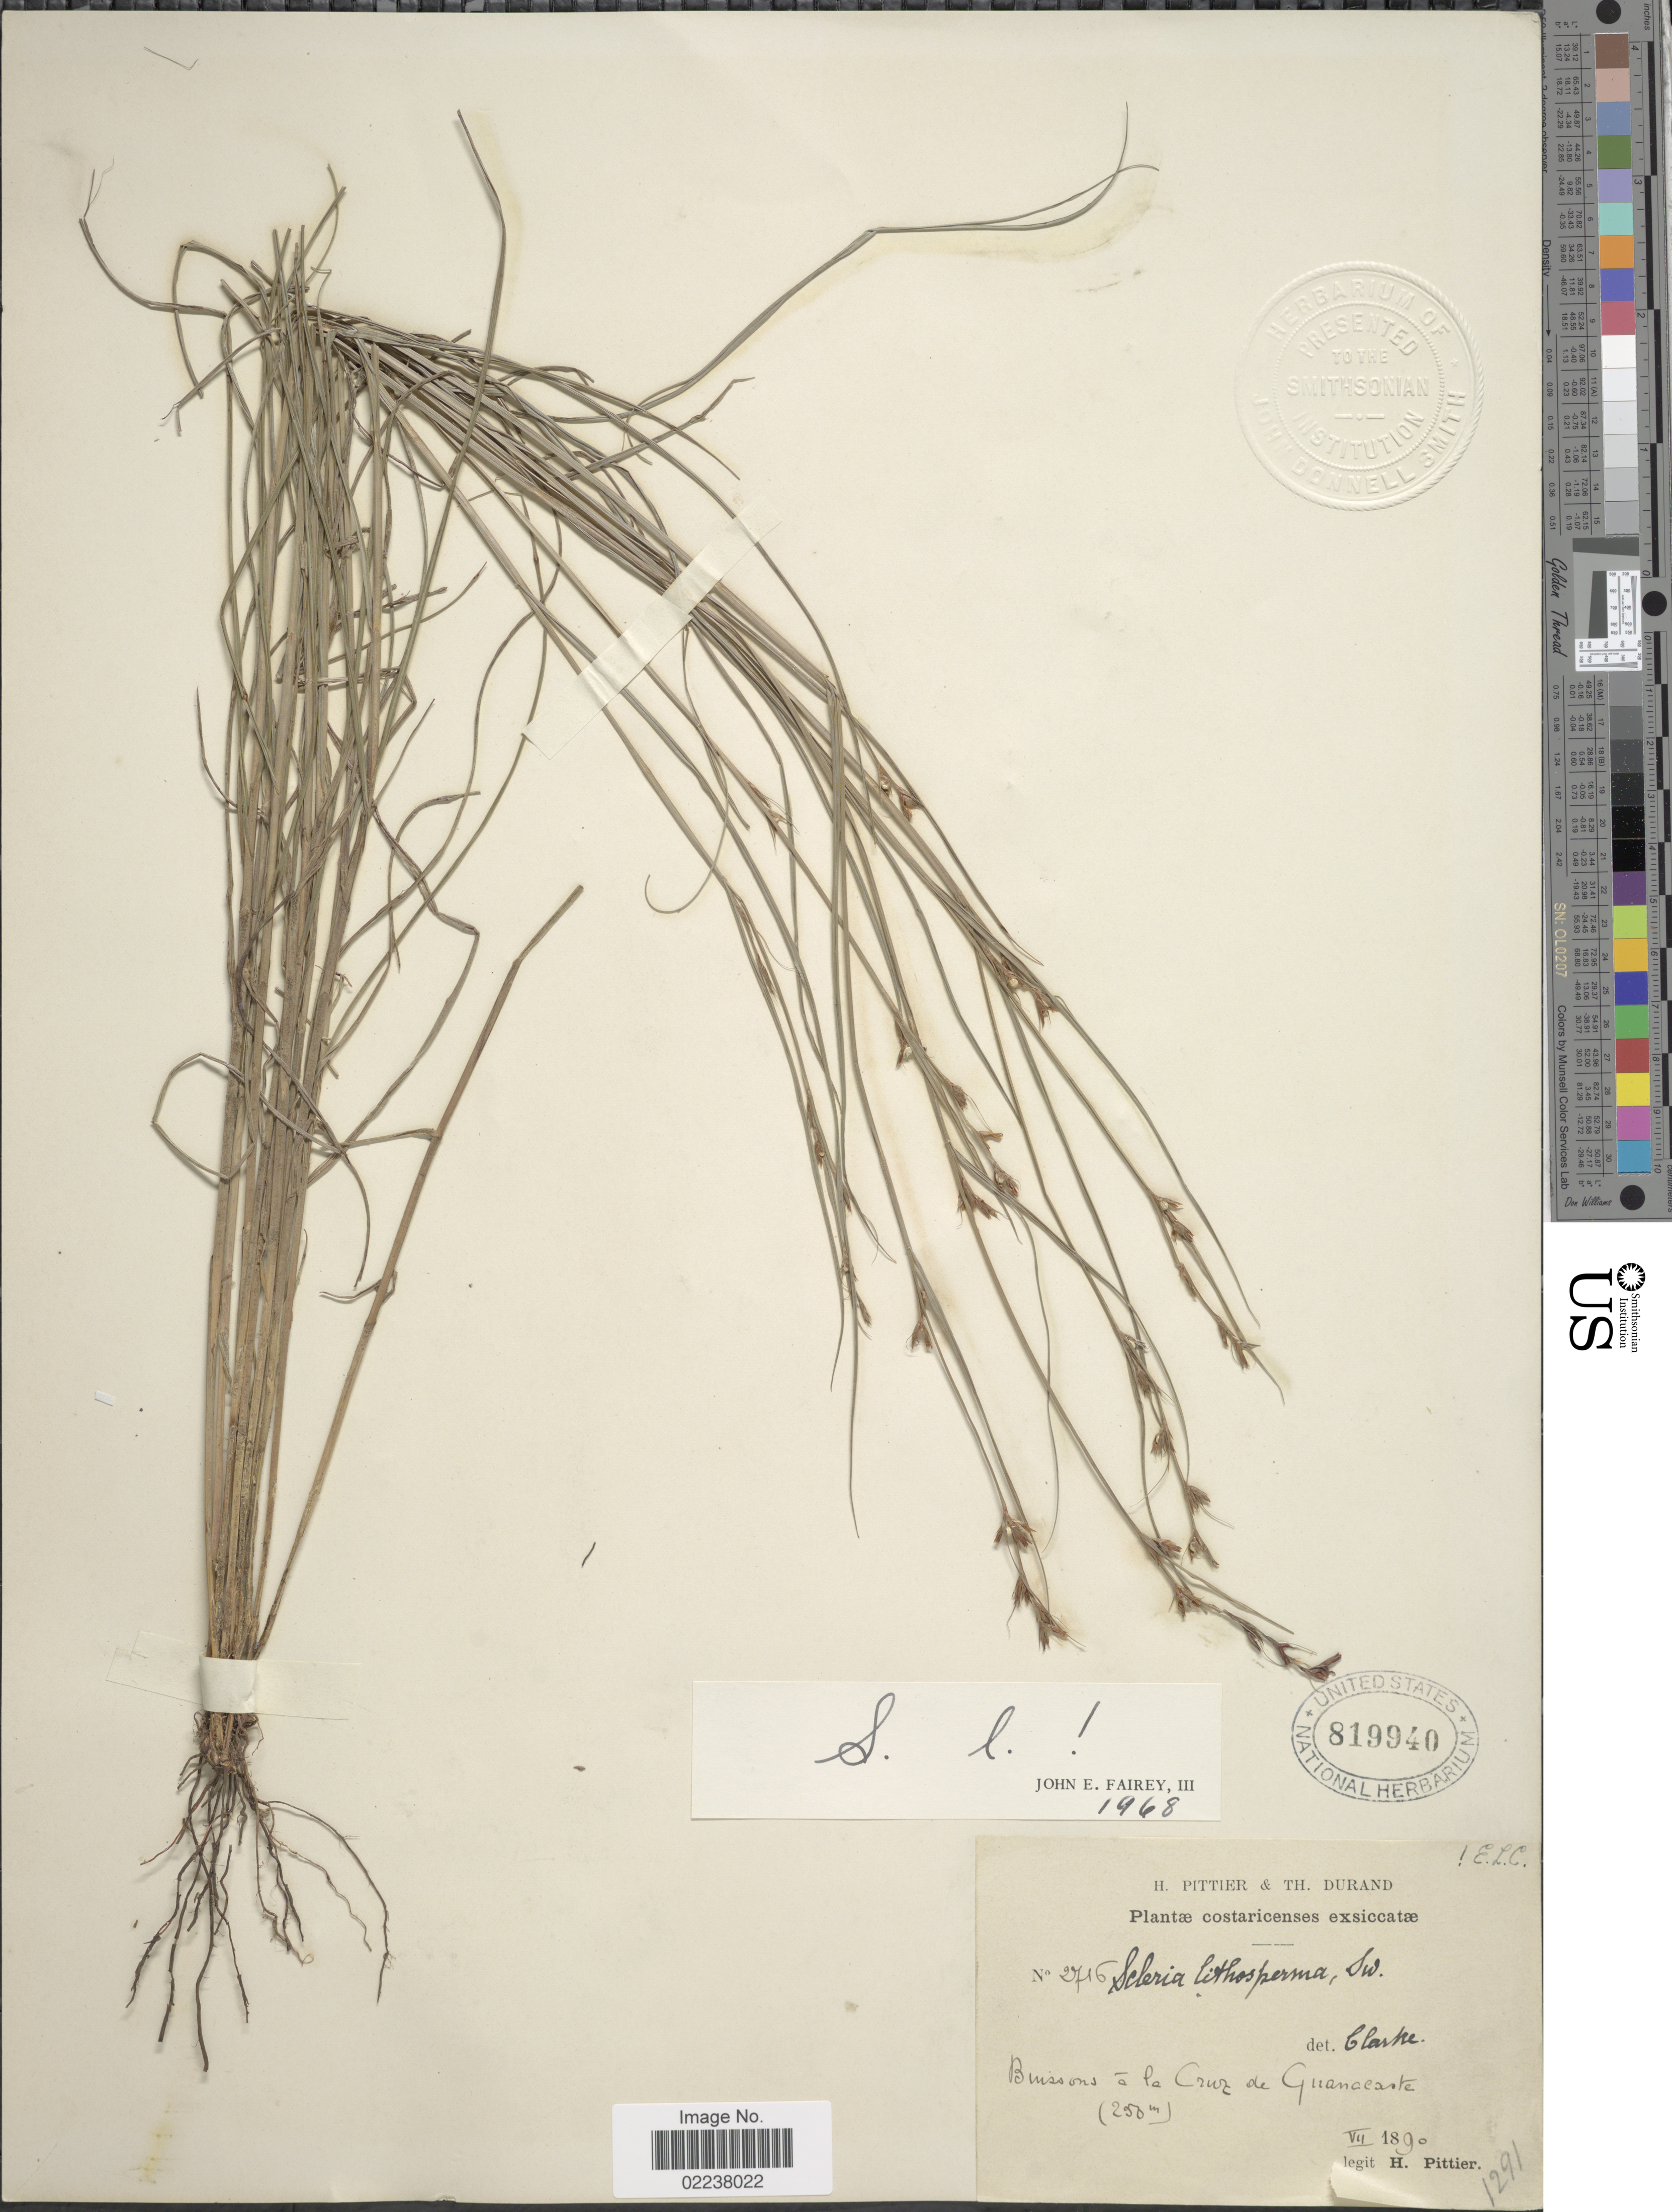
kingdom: Plantae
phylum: Tracheophyta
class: Liliopsida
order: Poales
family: Cyperaceae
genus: Scleria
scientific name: Scleria lithosperma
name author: (L.) Sw.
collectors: H. F. Pittier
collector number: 2716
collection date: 1890-07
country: Costa Rica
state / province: Guanacaste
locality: Buissons a la Cruz de Guanacaste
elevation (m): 250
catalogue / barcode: US 819940